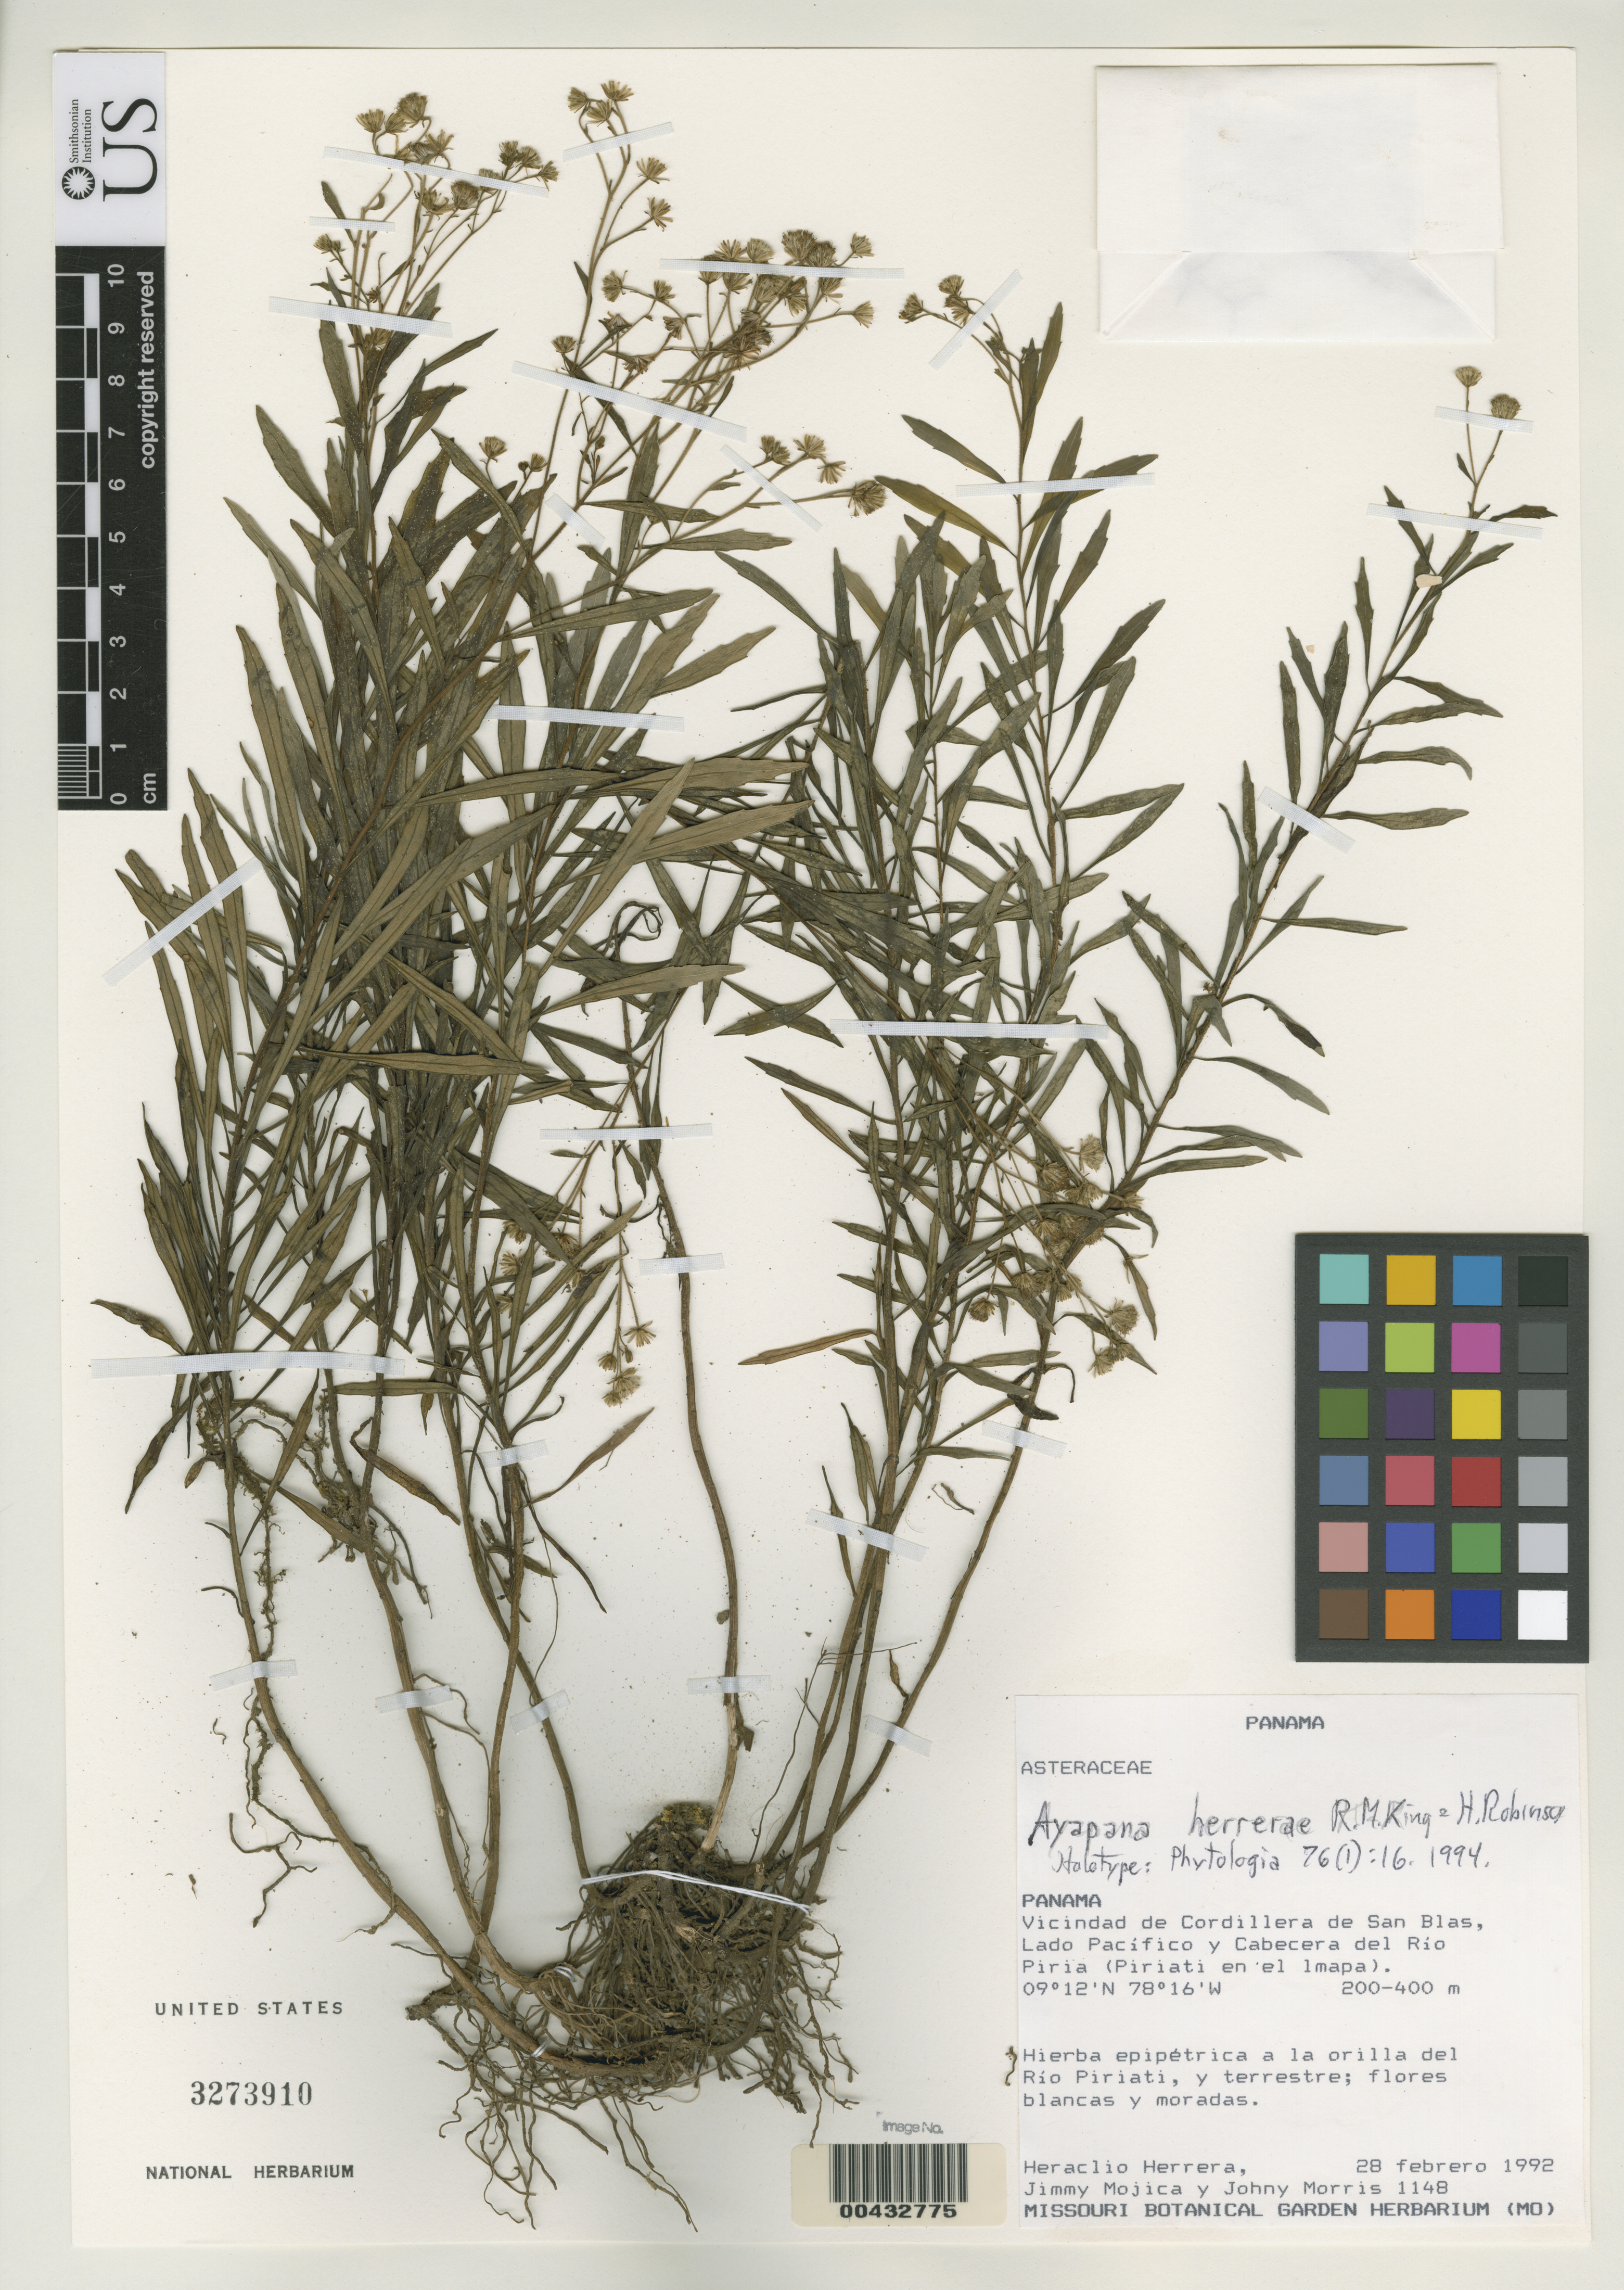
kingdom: Plantae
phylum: Tracheophyta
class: Magnoliopsida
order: Asterales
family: Asteraceae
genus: Ayapana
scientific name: Ayapana herrerae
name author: R.M. King & H. Rob.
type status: Holotype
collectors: H. Herrera, J. Mojica & J. Morris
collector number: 1148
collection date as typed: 28 Feb 1992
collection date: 1992-02-28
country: Panama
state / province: Panamá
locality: Vicinidad de Cordillera de San Blas, Lado Pacifico y Cabecera del Rio Piria (Piriati en El Lmapa).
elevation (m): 200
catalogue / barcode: US 3273910